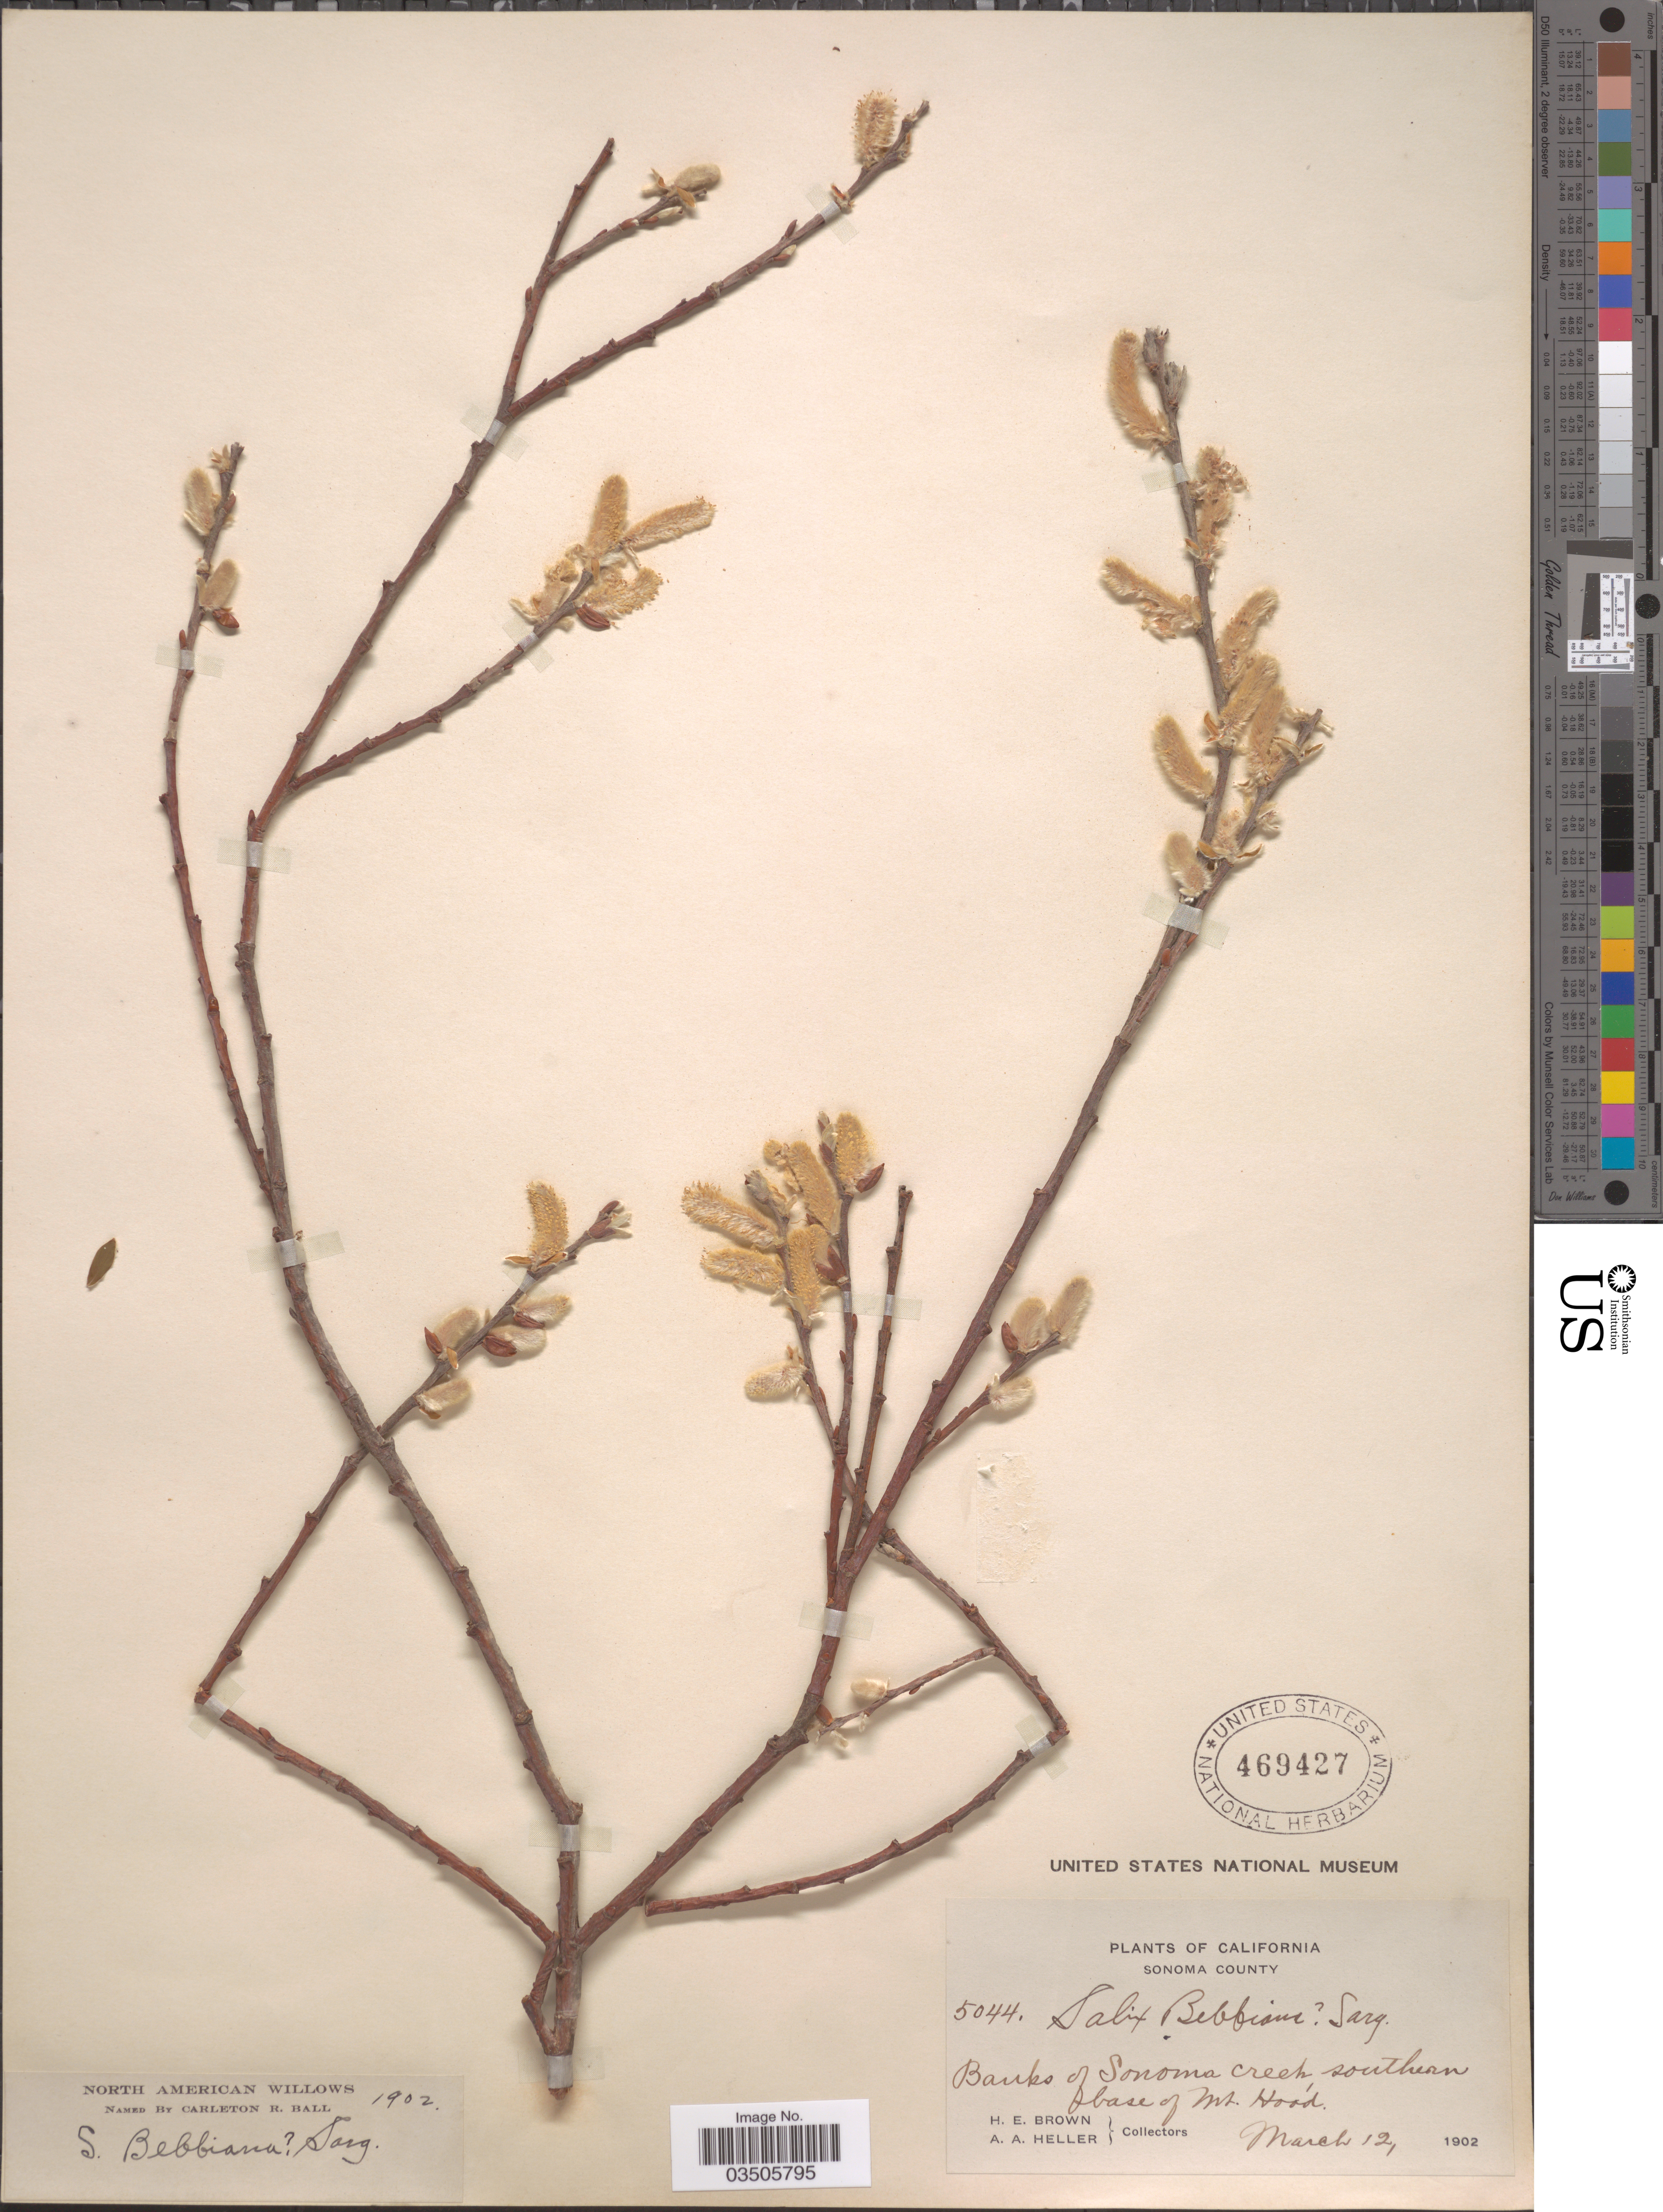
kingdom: Plantae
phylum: Tracheophyta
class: Magnoliopsida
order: Malpighiales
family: Salicaceae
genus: Salix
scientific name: Salix sitchensis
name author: Sanson ex Bong.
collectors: H. E. Brown & A. A. Heller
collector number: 5044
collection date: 1902-03-12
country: United States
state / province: California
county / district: Sonoma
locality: Sonoma County. Banks of Sonoma Creek, southern base of Mt. Hood.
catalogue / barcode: US 469427